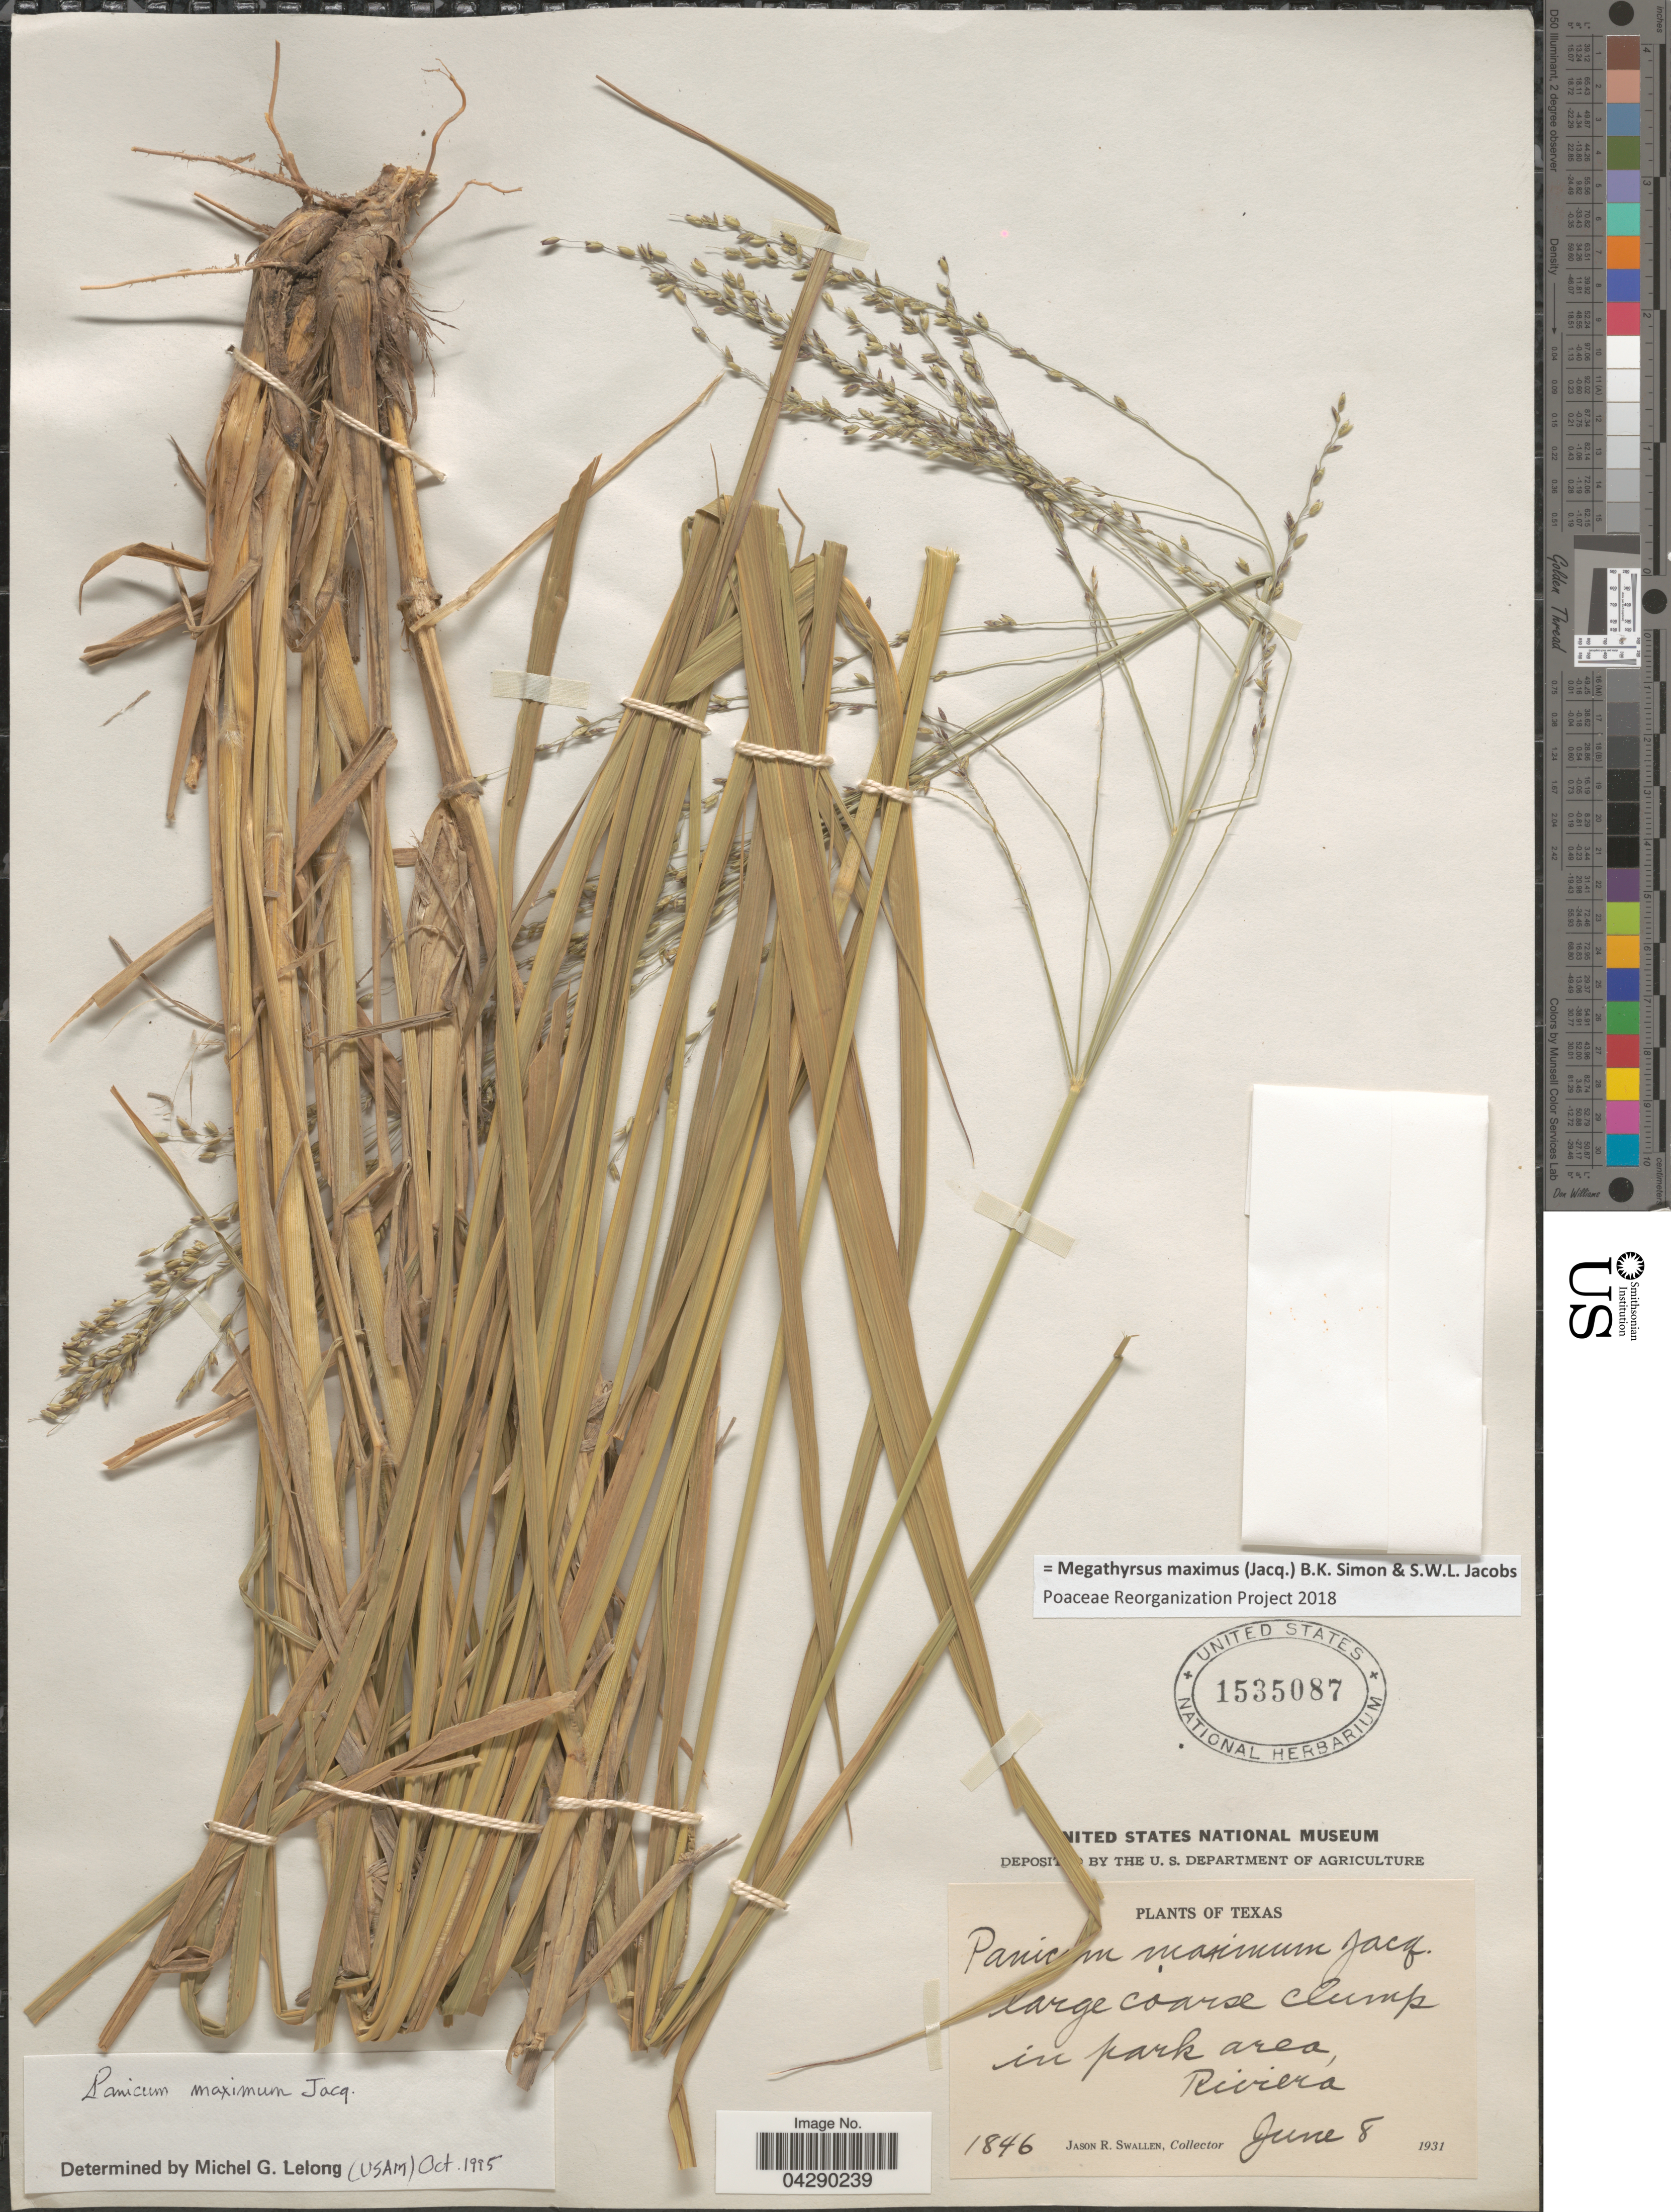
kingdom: Plantae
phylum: Tracheophyta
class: Liliopsida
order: Poales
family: Poaceae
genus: Megathyrsus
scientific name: Megathyrsus maximus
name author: (Jacq.) B.K. Simon & S.W.L. Jacobs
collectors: J. R. Swallen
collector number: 1846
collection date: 1931-06-08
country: United States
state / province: Texas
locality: Large coarse clump on park area, Riviera.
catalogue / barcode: US 1535087